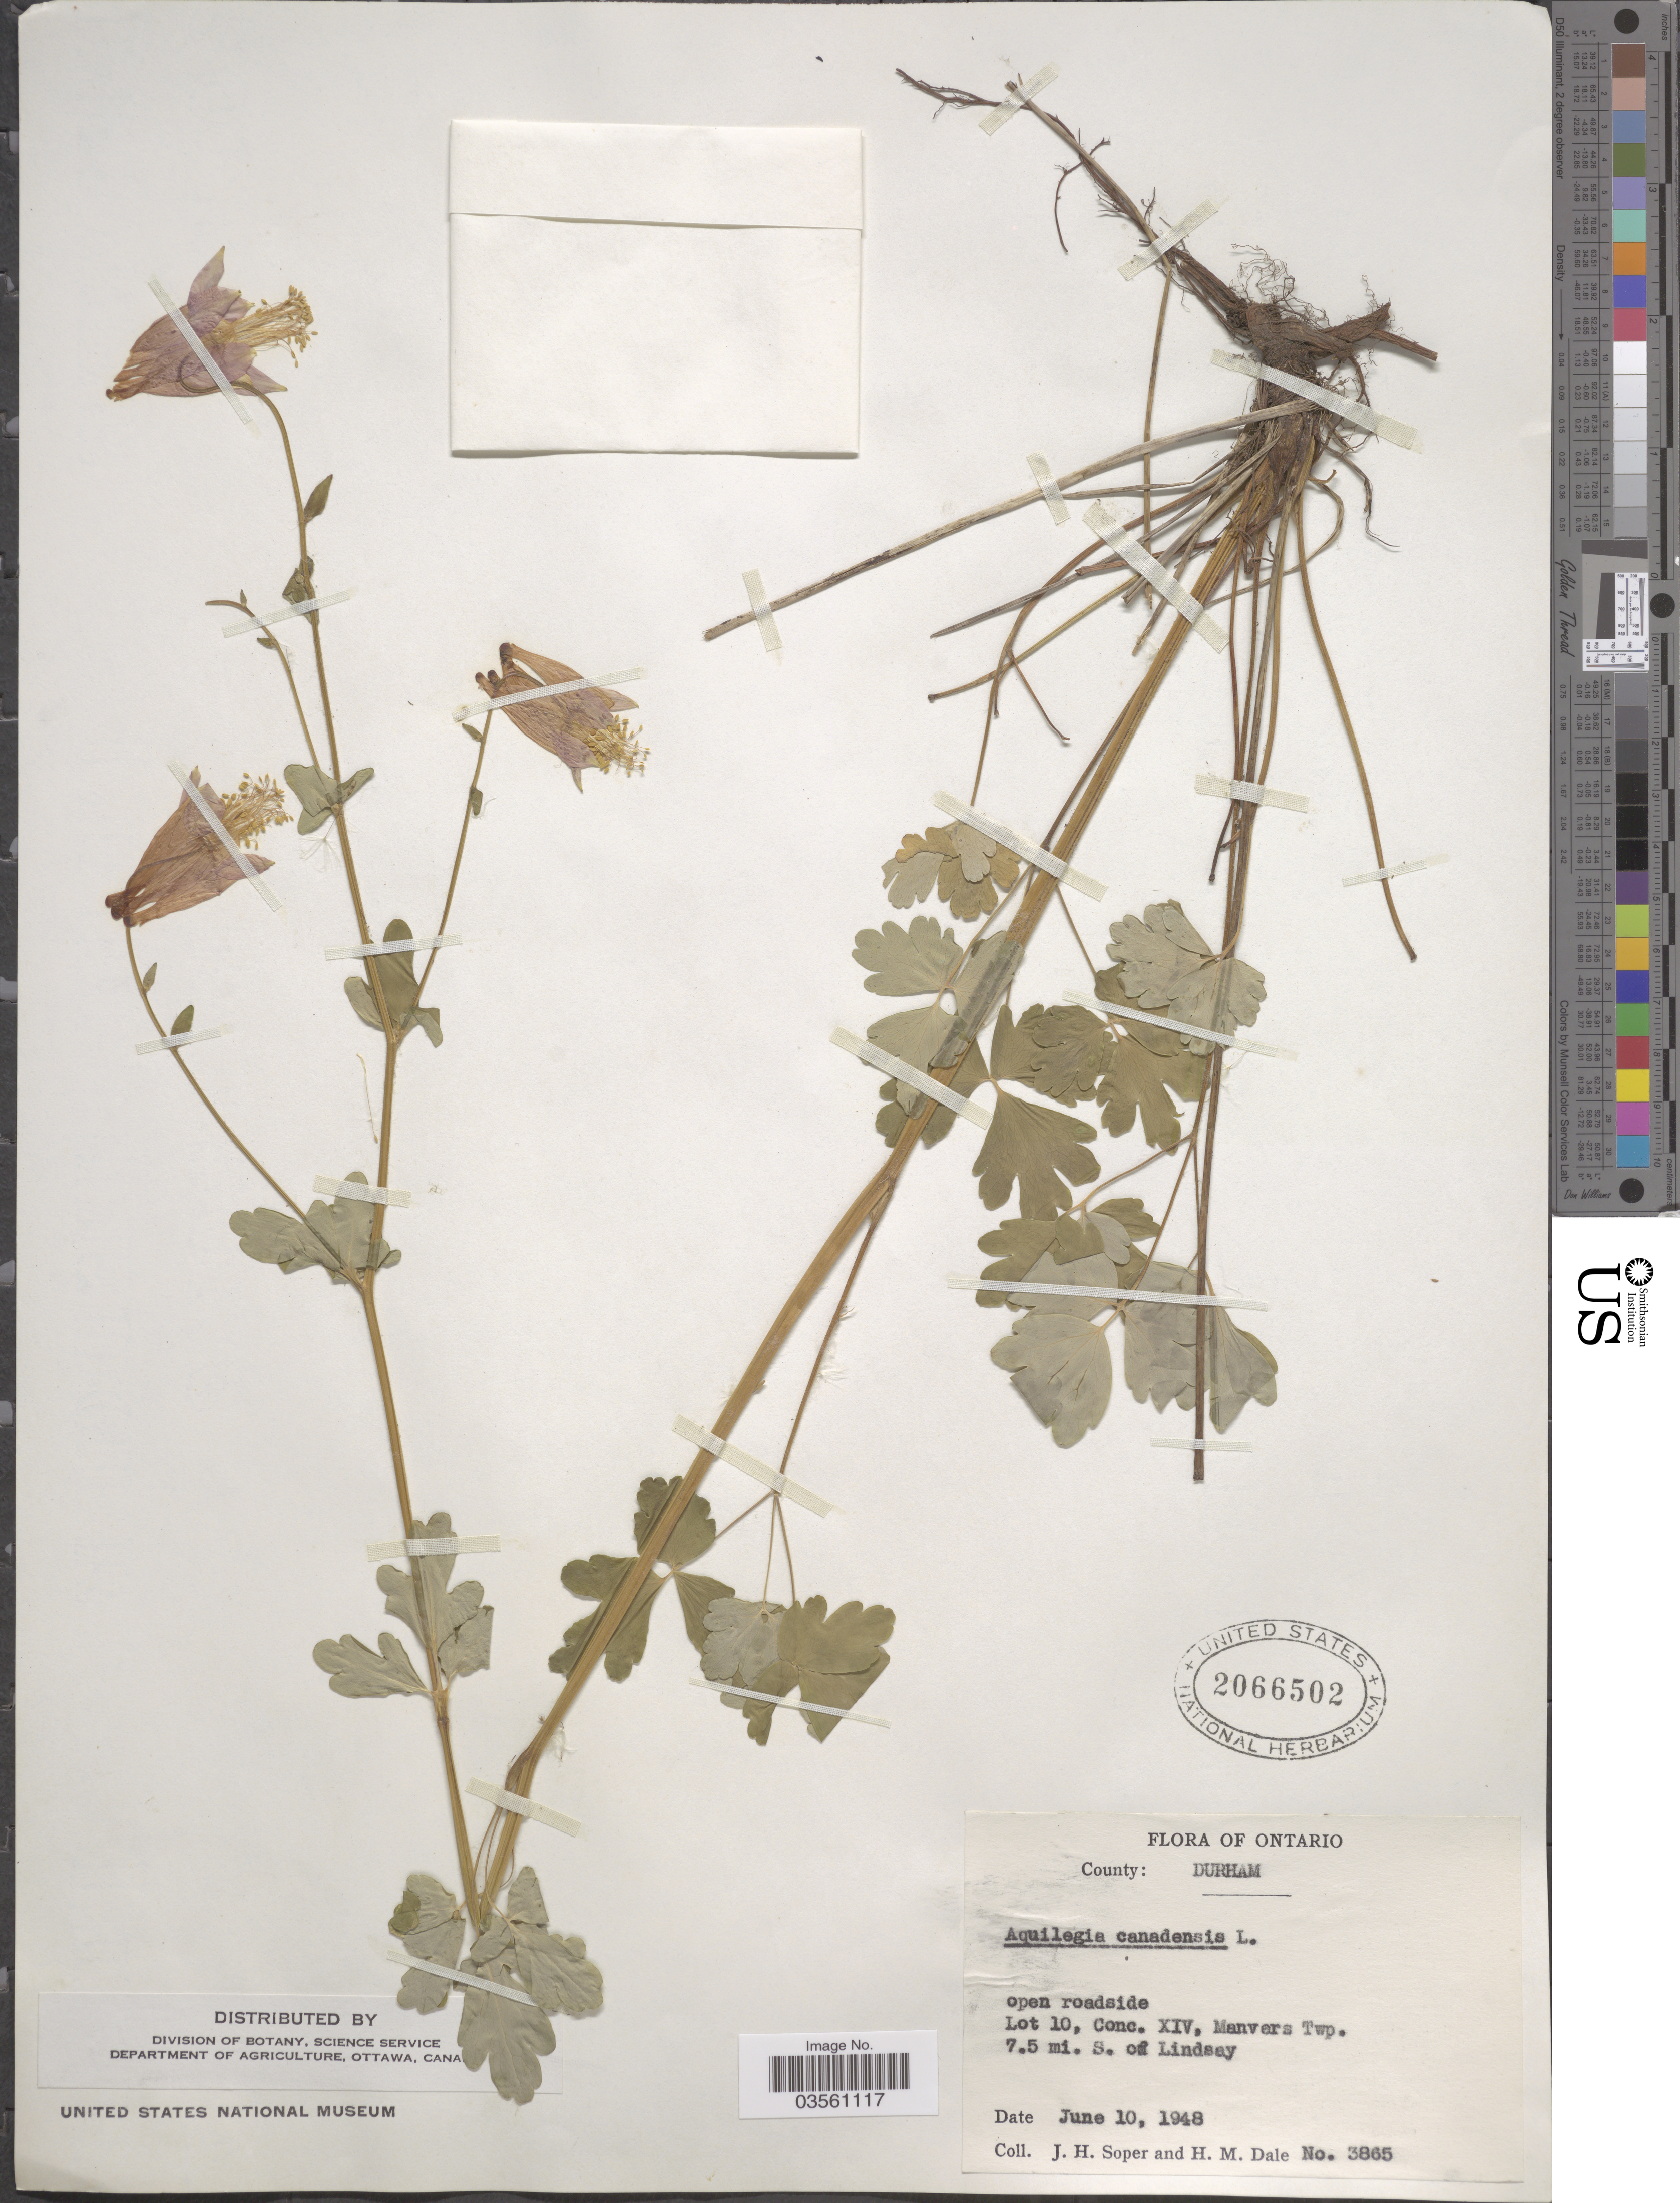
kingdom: Plantae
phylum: Tracheophyta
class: Magnoliopsida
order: Ranunculales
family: Ranunculaceae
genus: Aquilegia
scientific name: Aquilegia canadensis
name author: L.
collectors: J. H. Soper & H. M. Dale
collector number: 3865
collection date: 1948-06-10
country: Canada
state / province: Ontario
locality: County: Durham. Lot 10, Con. XIV, Manvers Twp. 7.5 mi. S. of Lindsay.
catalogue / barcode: US 2066502